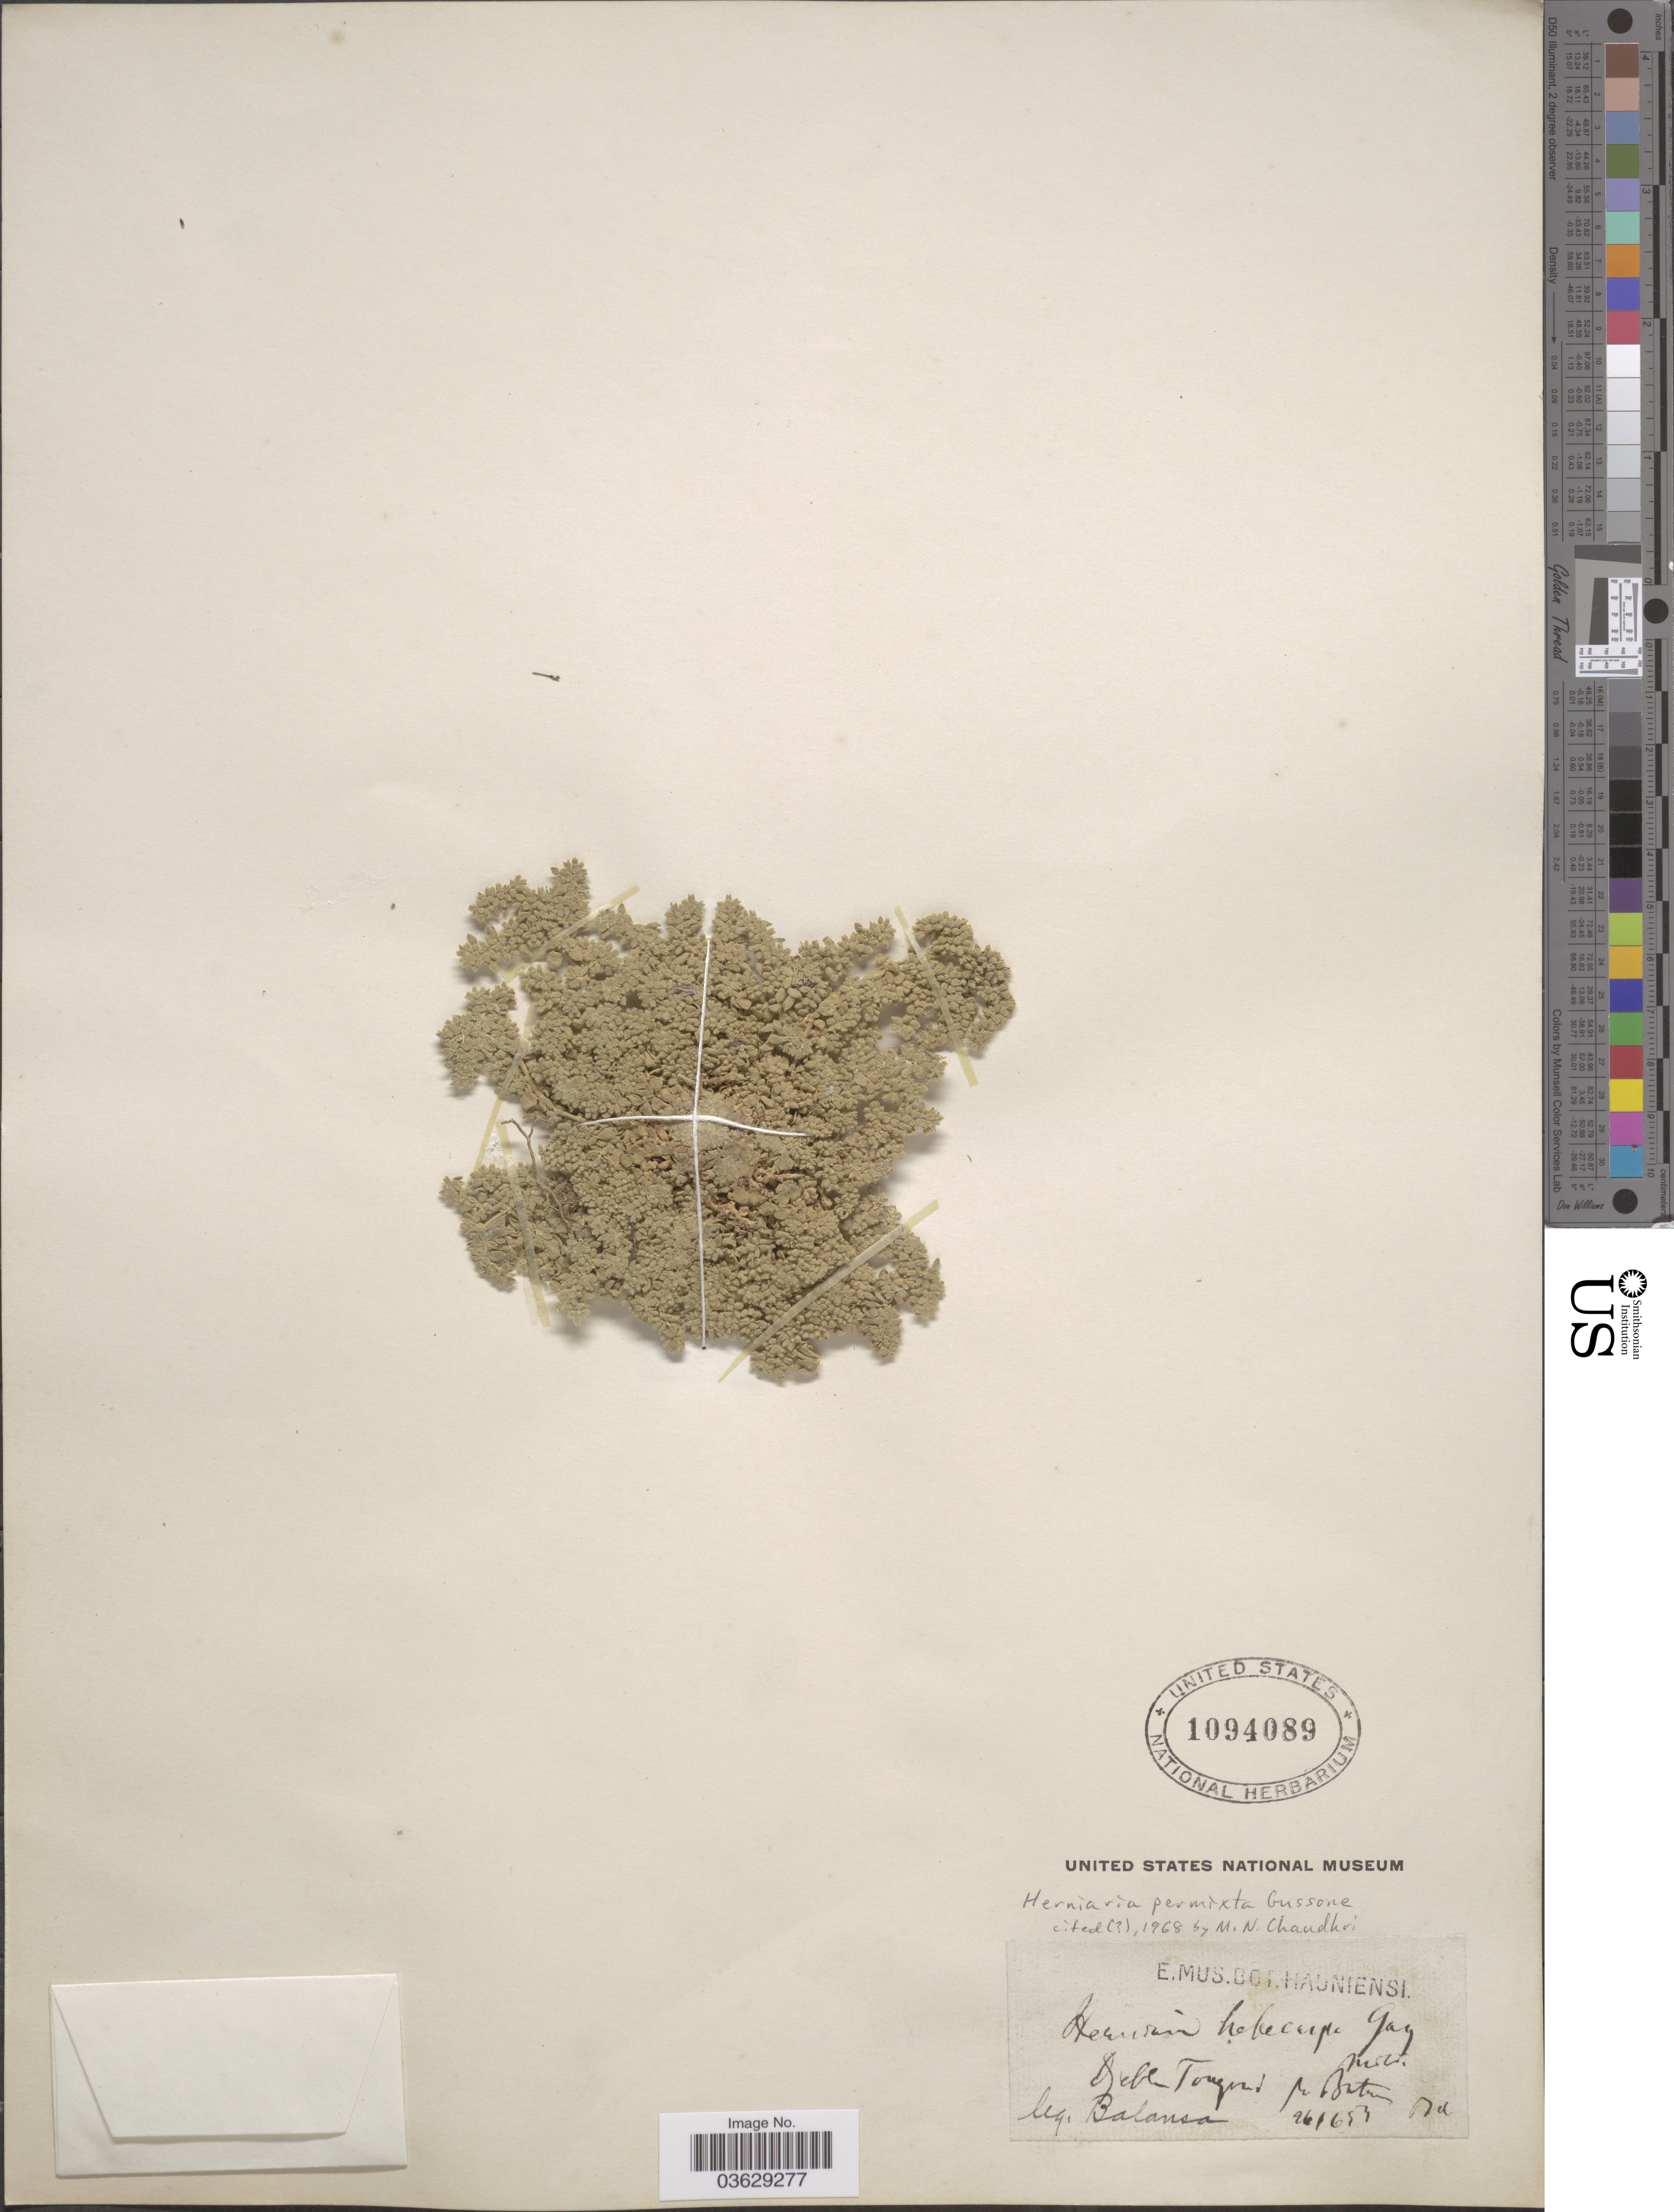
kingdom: Plantae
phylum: Tracheophyta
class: Magnoliopsida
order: Caryophyllales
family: Caryophyllaceae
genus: Herniaria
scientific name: Herniaria permixta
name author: Jan ex Gussone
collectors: -. Balansa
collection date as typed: Transcribed d/m/y: 26/6/53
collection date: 1853-06-26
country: Algeria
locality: Djeblen Tougurt. pr. Batna.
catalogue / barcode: US 1094089